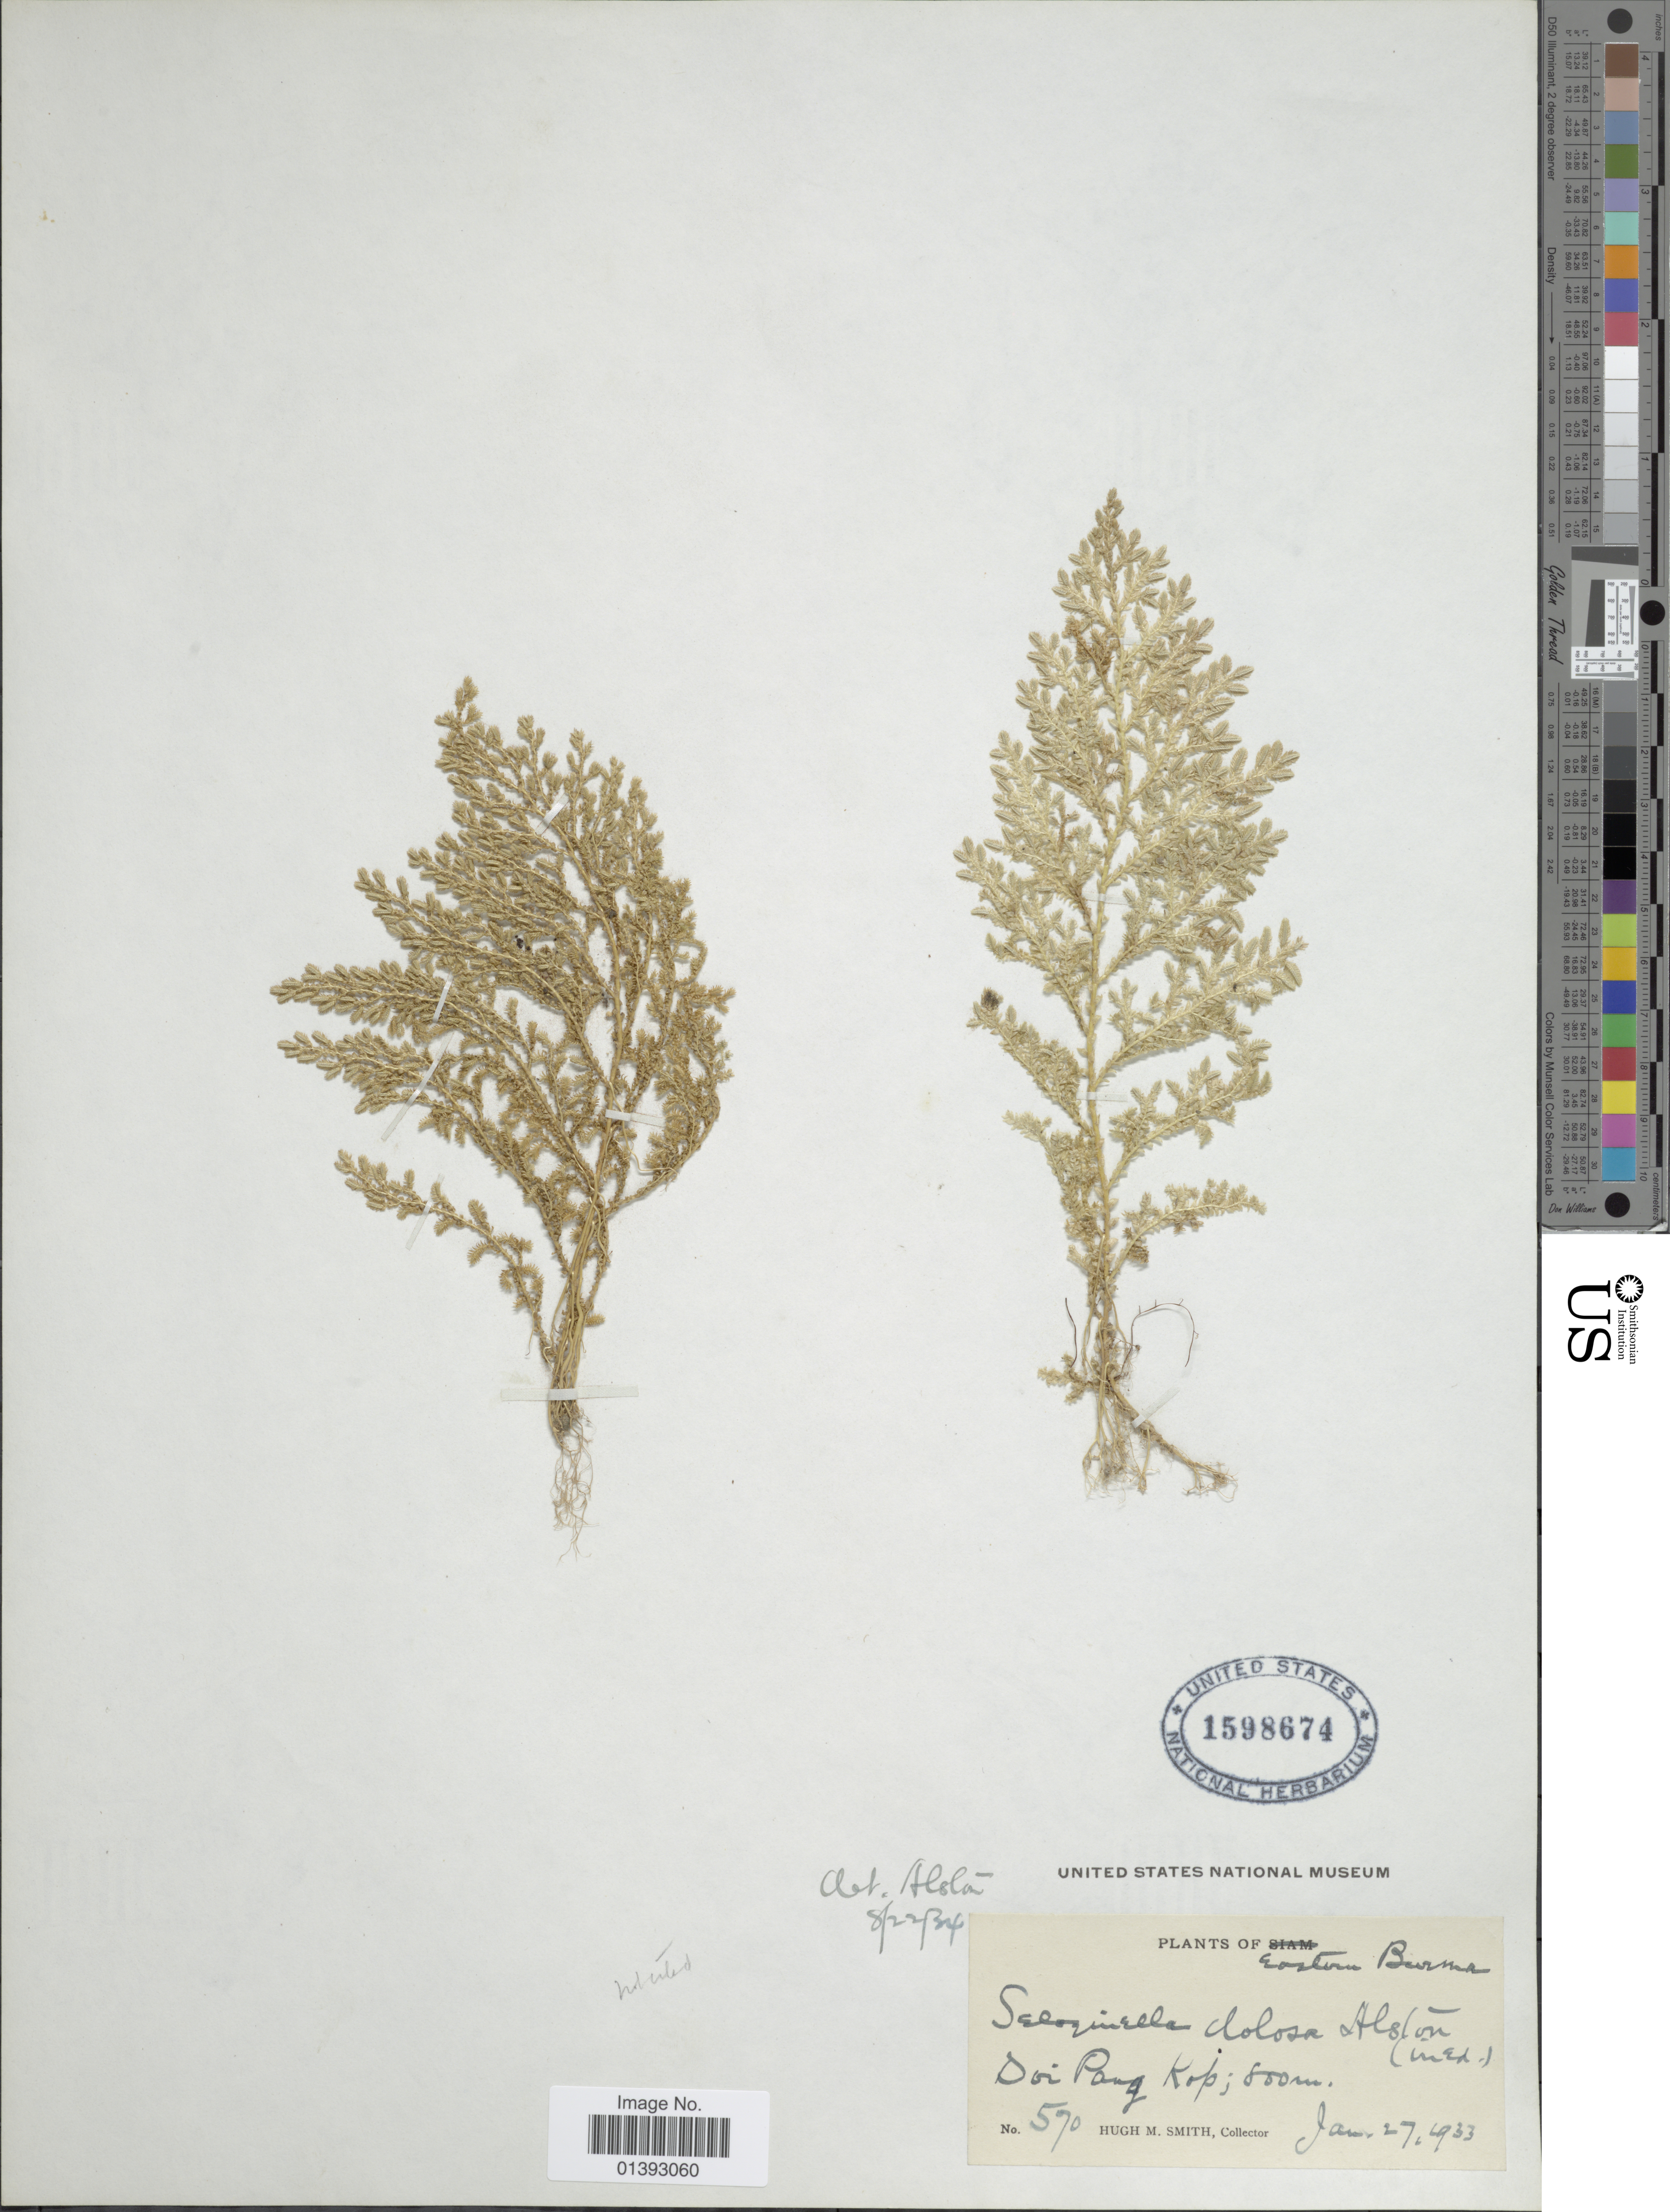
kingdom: Plantae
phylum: Tracheophyta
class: Lycopodiopsida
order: Selaginellales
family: Selaginellaceae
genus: Selaginella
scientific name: Selaginella kurzii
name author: Baker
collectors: H. M. Smith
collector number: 570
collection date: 1933-01-27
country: Myanmar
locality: Eastern Burma, Doi Pang Kop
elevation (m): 850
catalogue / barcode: US 1598674